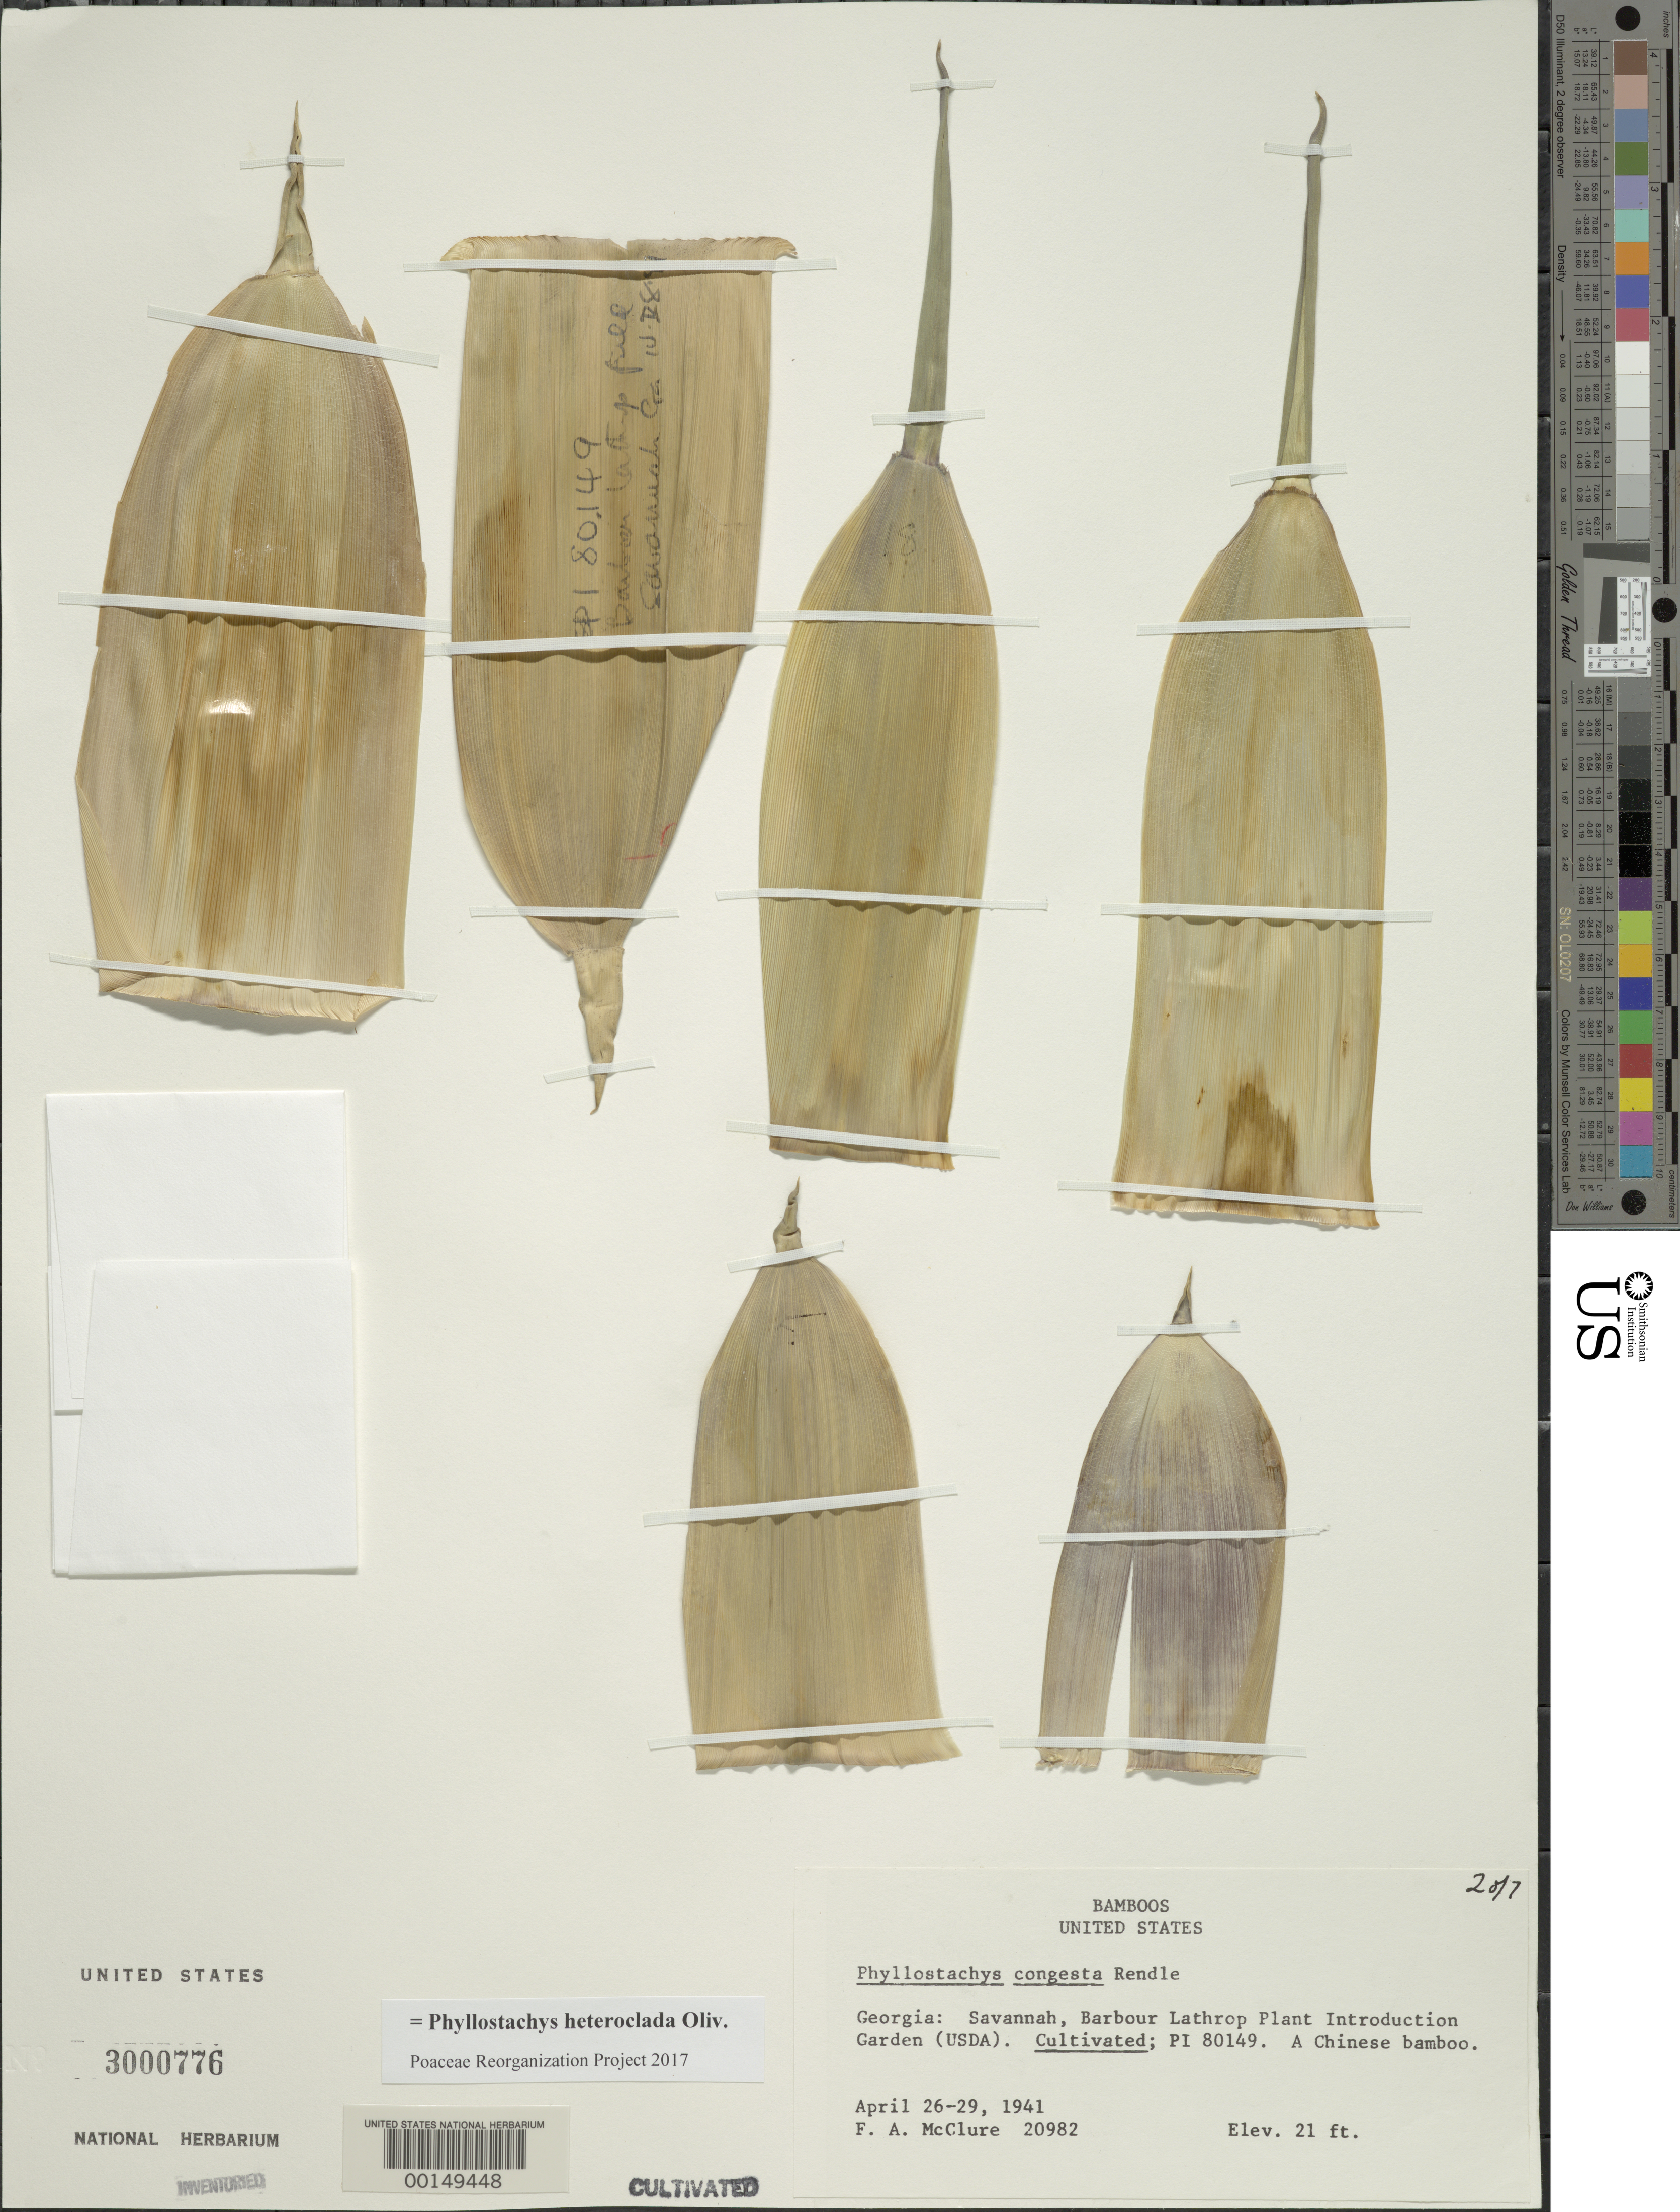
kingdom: Plantae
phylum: Tracheophyta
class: Liliopsida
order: Poales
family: Poaceae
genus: Phyllostachys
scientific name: Phyllostachys heteroclada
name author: Oliv.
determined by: Poaceae Reorganization Project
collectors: F. A. McClure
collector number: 20982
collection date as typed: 26 Apr 1941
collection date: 1941-04-26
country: United States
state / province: Georgia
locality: Savannha, barbour lathrop p.i. garden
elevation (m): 6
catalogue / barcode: US 3000776